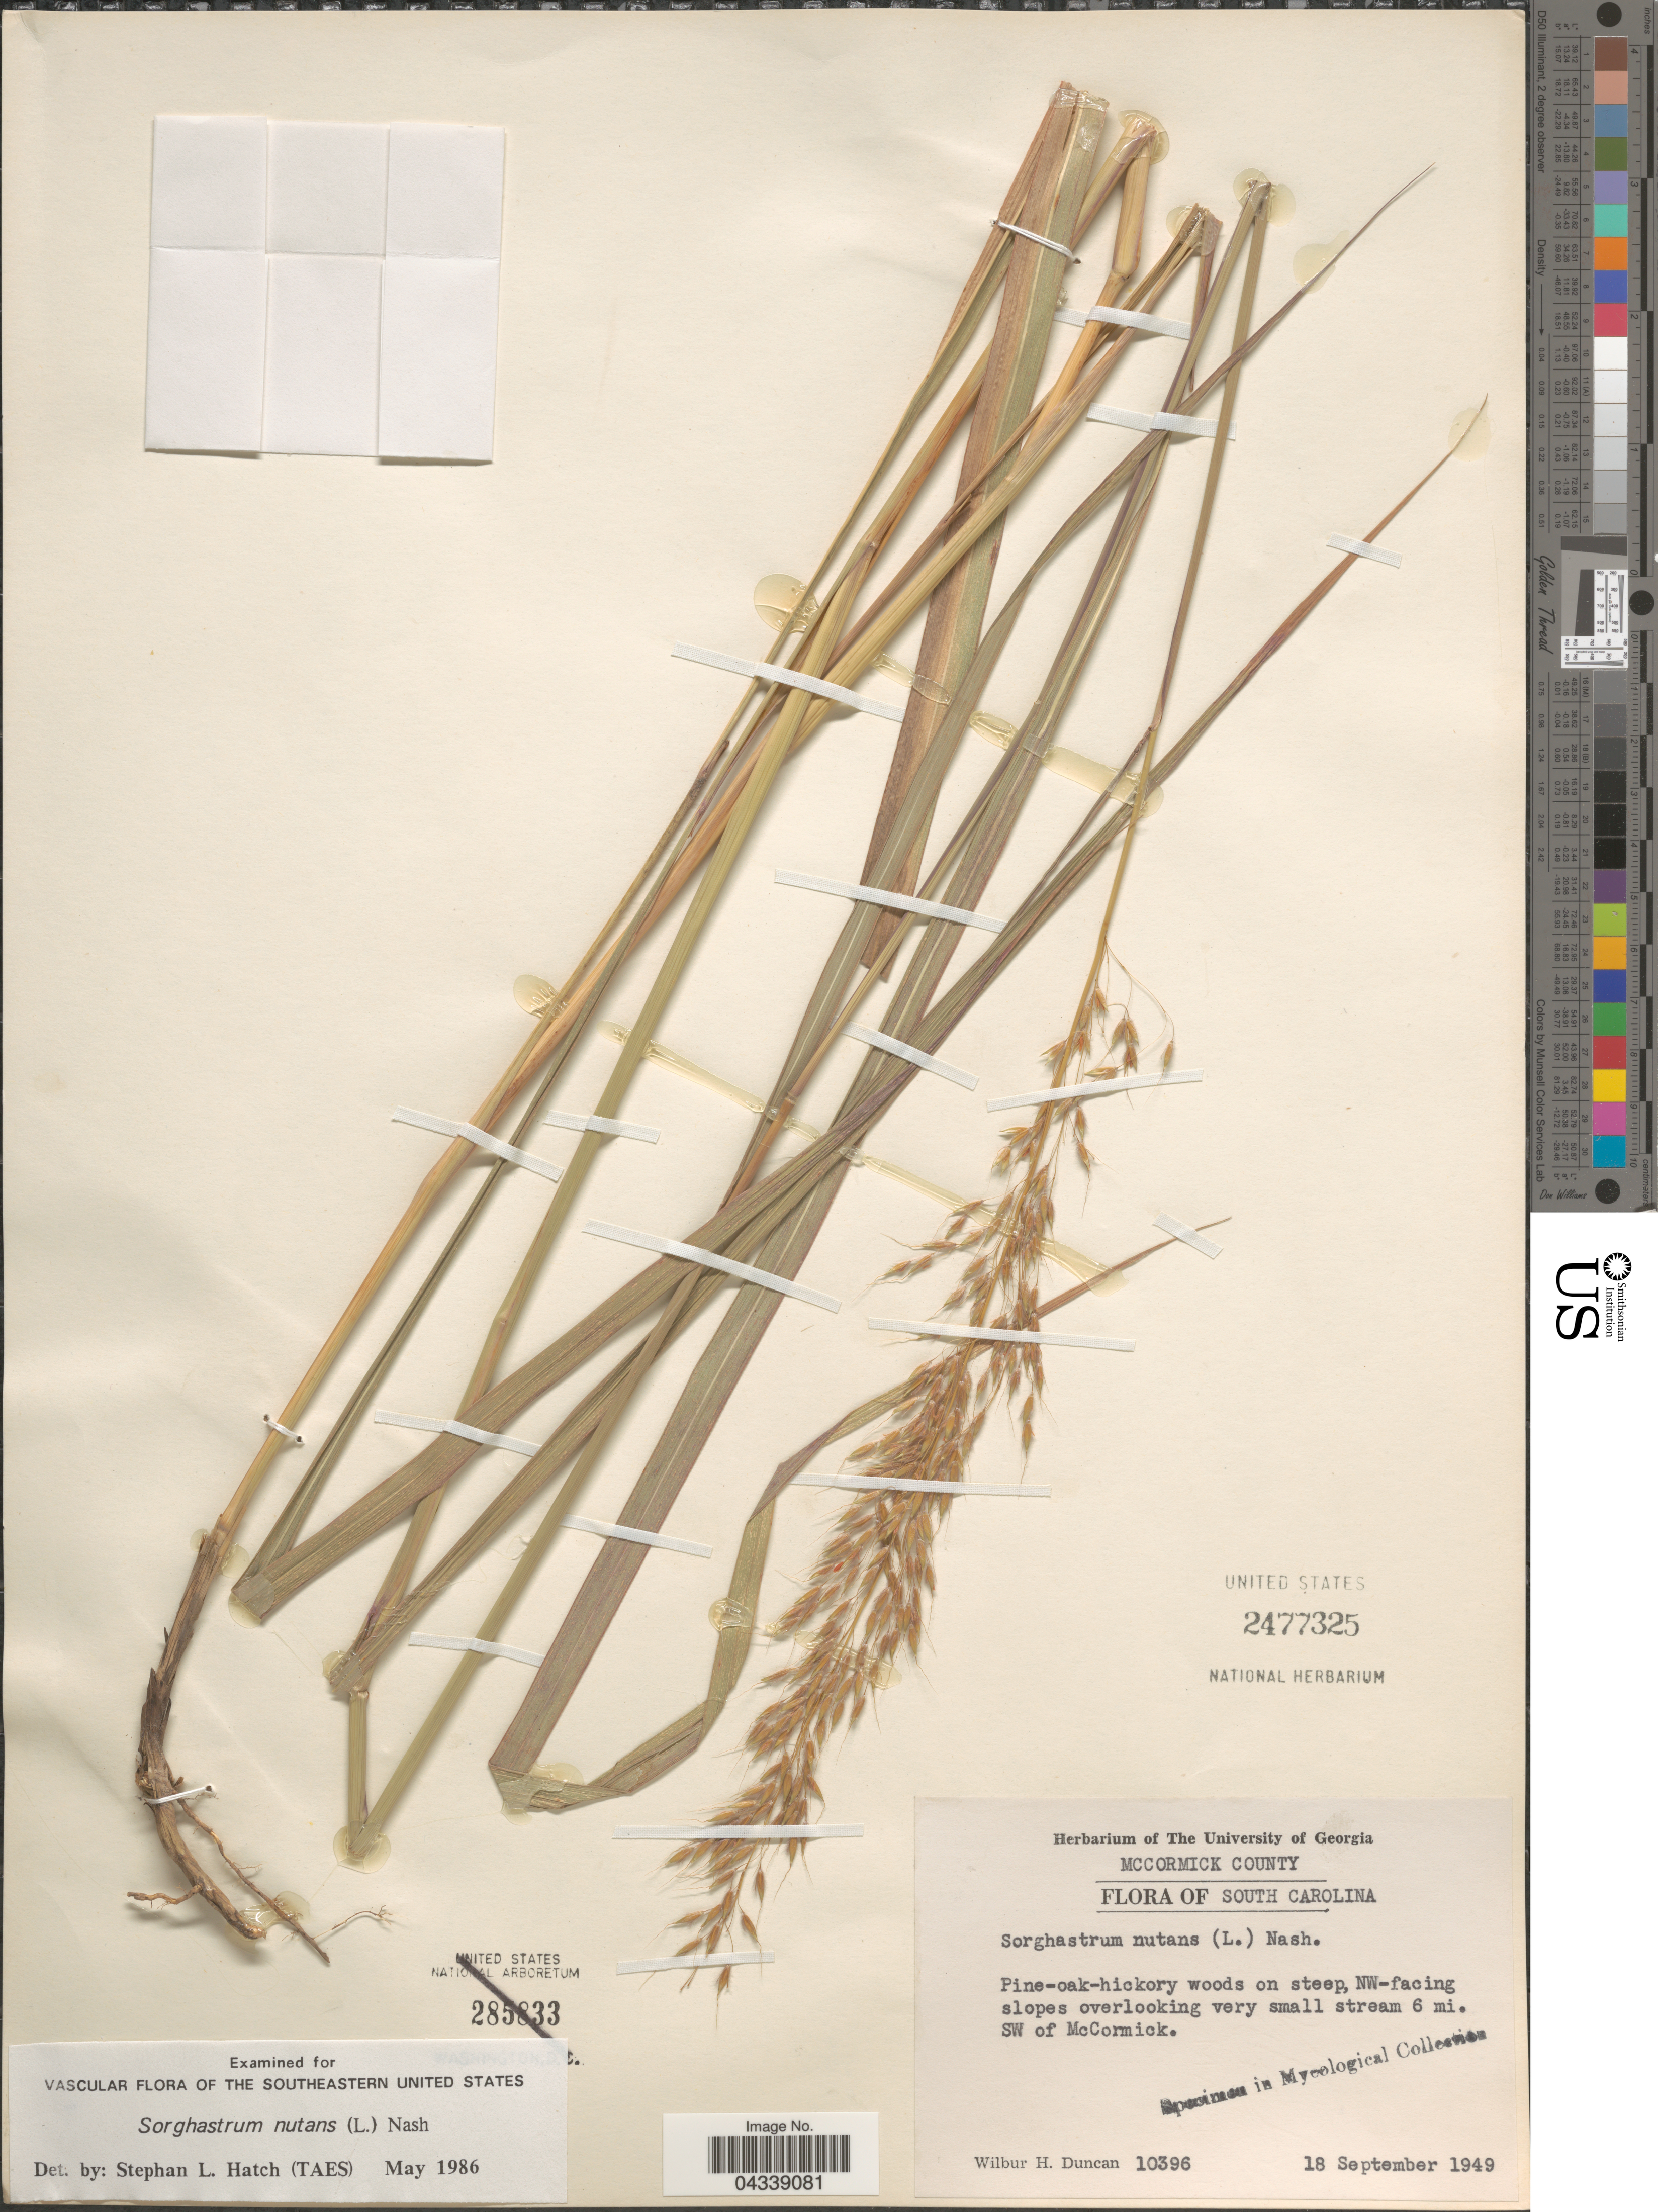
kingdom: Plantae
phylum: Tracheophyta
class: Liliopsida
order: Poales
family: Poaceae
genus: Sorghastrum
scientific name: Sorghastrum nutans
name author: (L.) Nash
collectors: W. H. Duncan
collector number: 10396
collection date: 1949-09-18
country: United States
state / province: South Carolina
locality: McCormick County. Pine-oak-hickory woods on steep, NW-facing slopes overlooking very small stream 6 mi. SW of McCormick.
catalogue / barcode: US 2477325